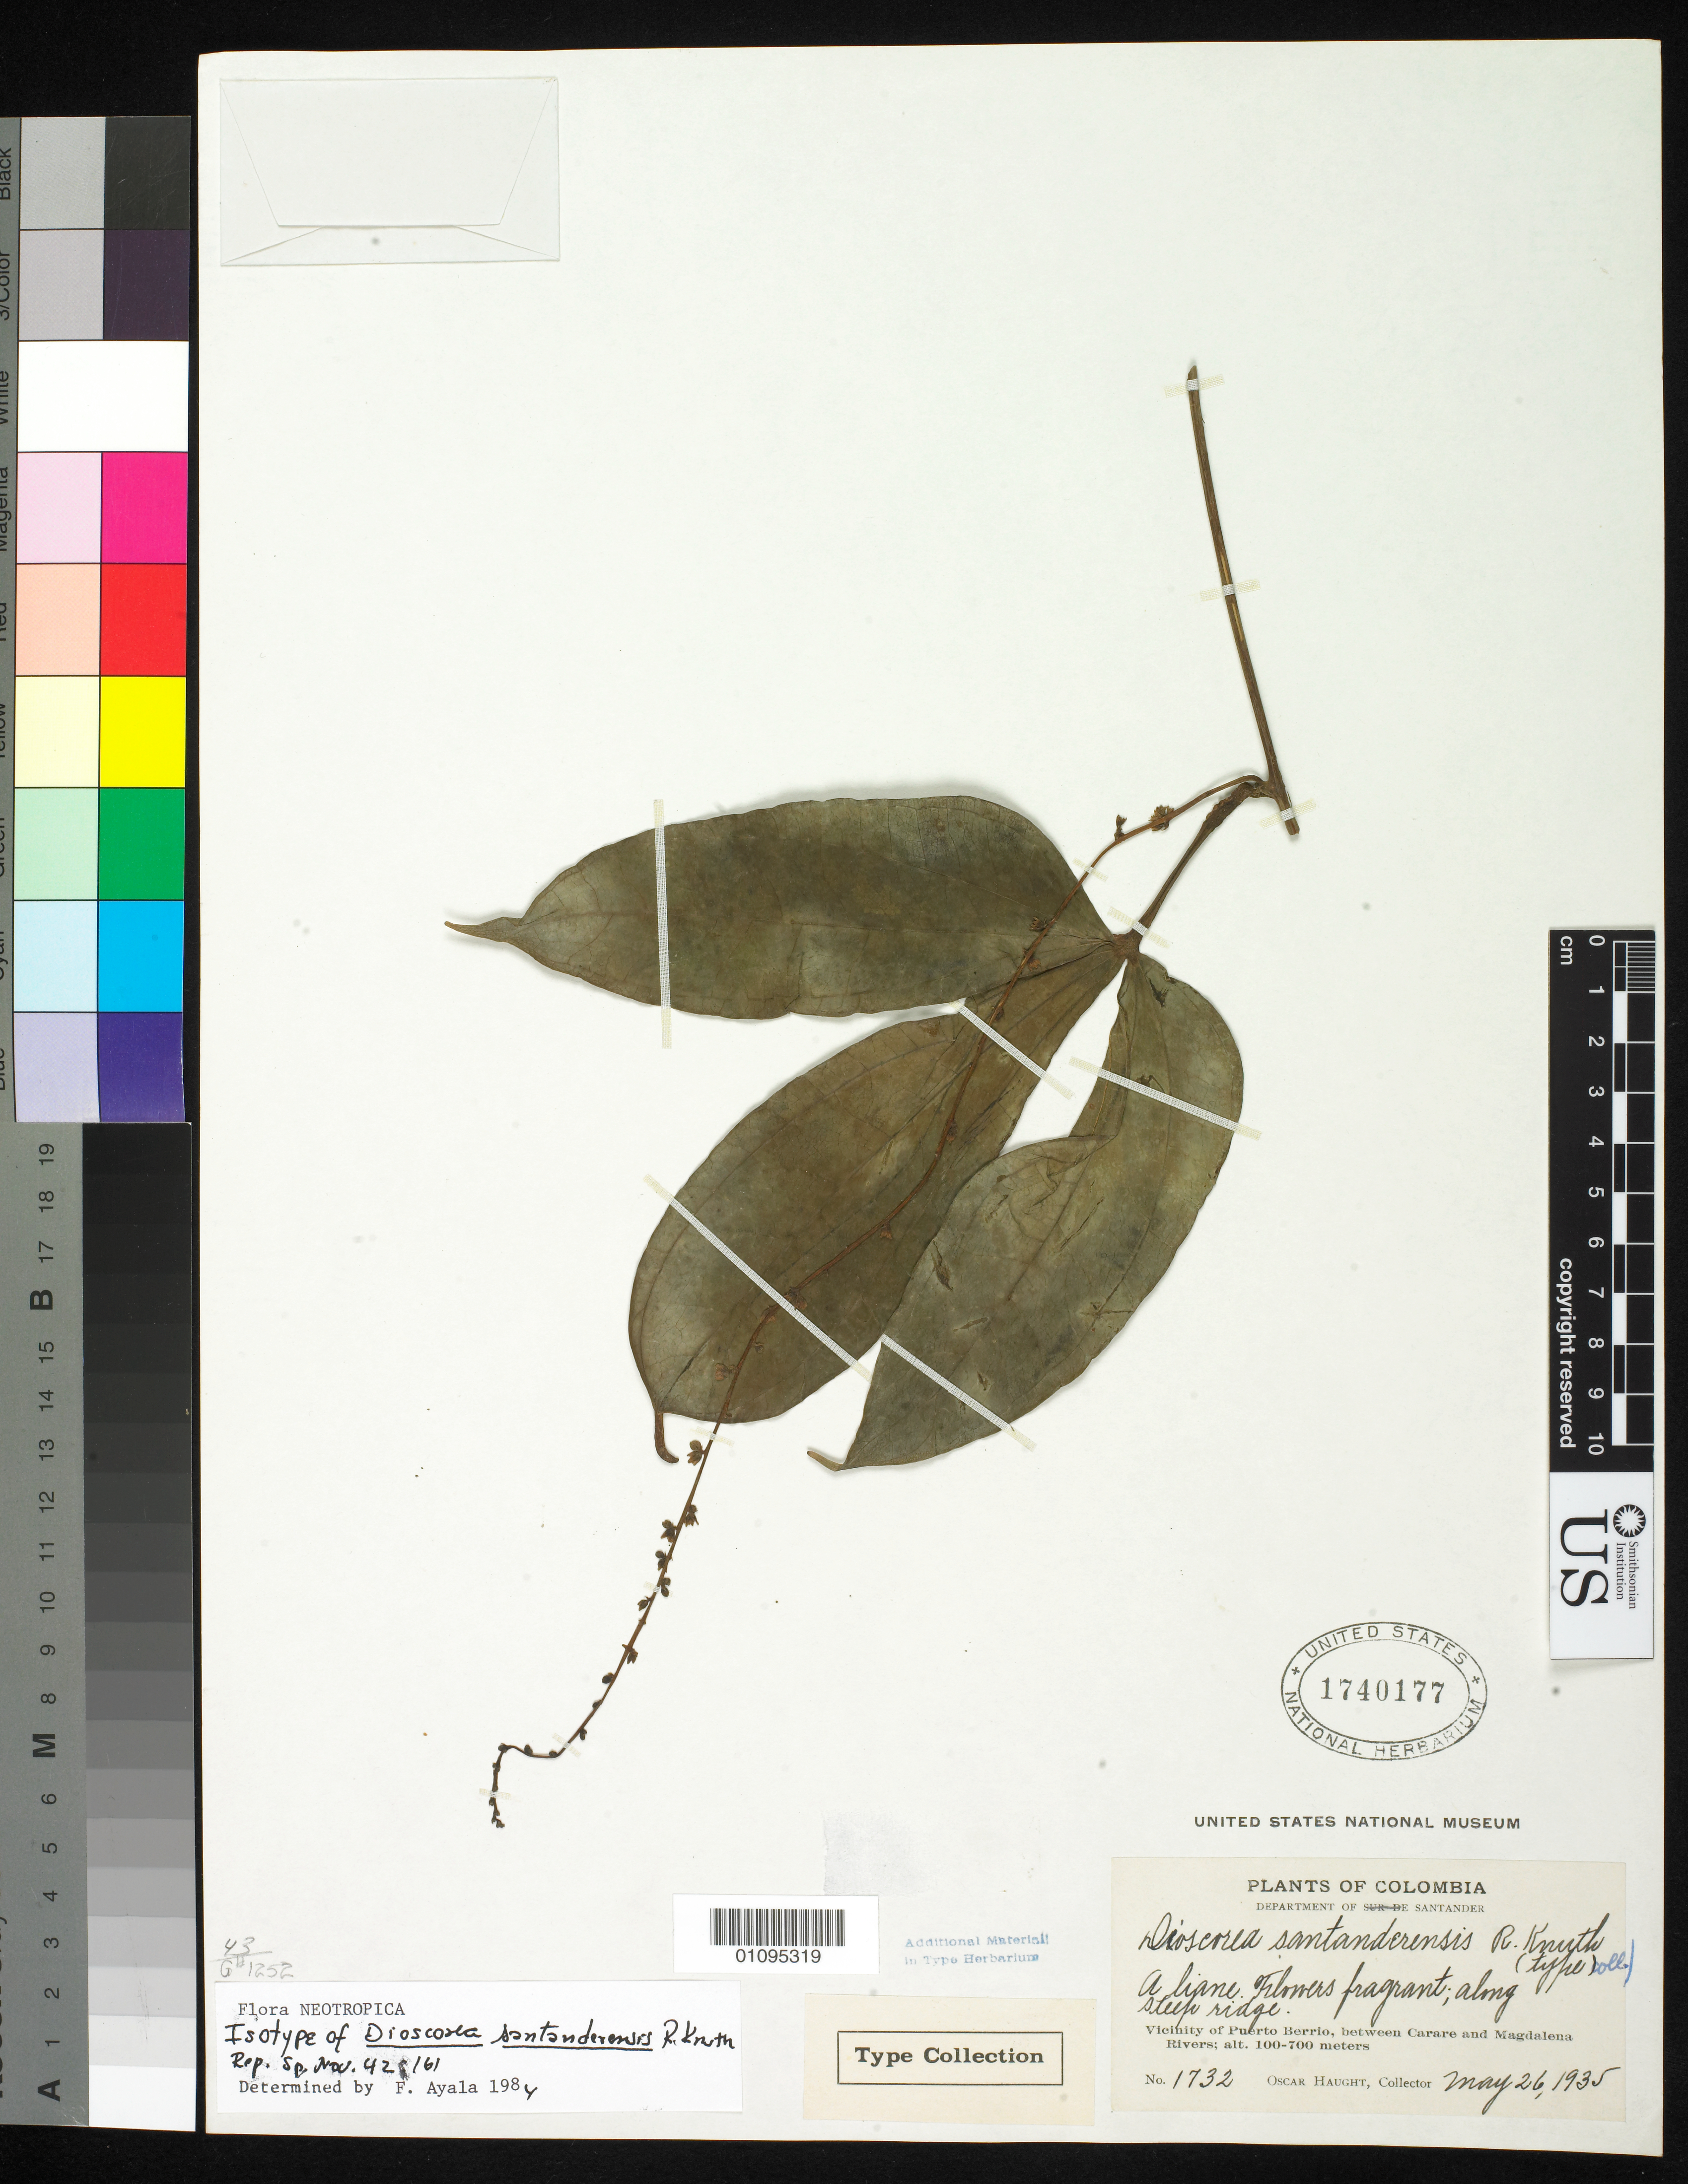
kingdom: Plantae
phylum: Tracheophyta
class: Liliopsida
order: Dioscoreales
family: Dioscoreaceae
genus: Dioscorea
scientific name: Dioscorea santanderensis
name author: R. Knuth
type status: Isotype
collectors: O. L. Haught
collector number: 1732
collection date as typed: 26 May 1935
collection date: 1935-05-26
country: Colombia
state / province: Santander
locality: Vicinity of Puerto Berrio, between Carare and Magdalena Rivers.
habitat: Along steep ridge.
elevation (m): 100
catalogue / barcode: US 1740177